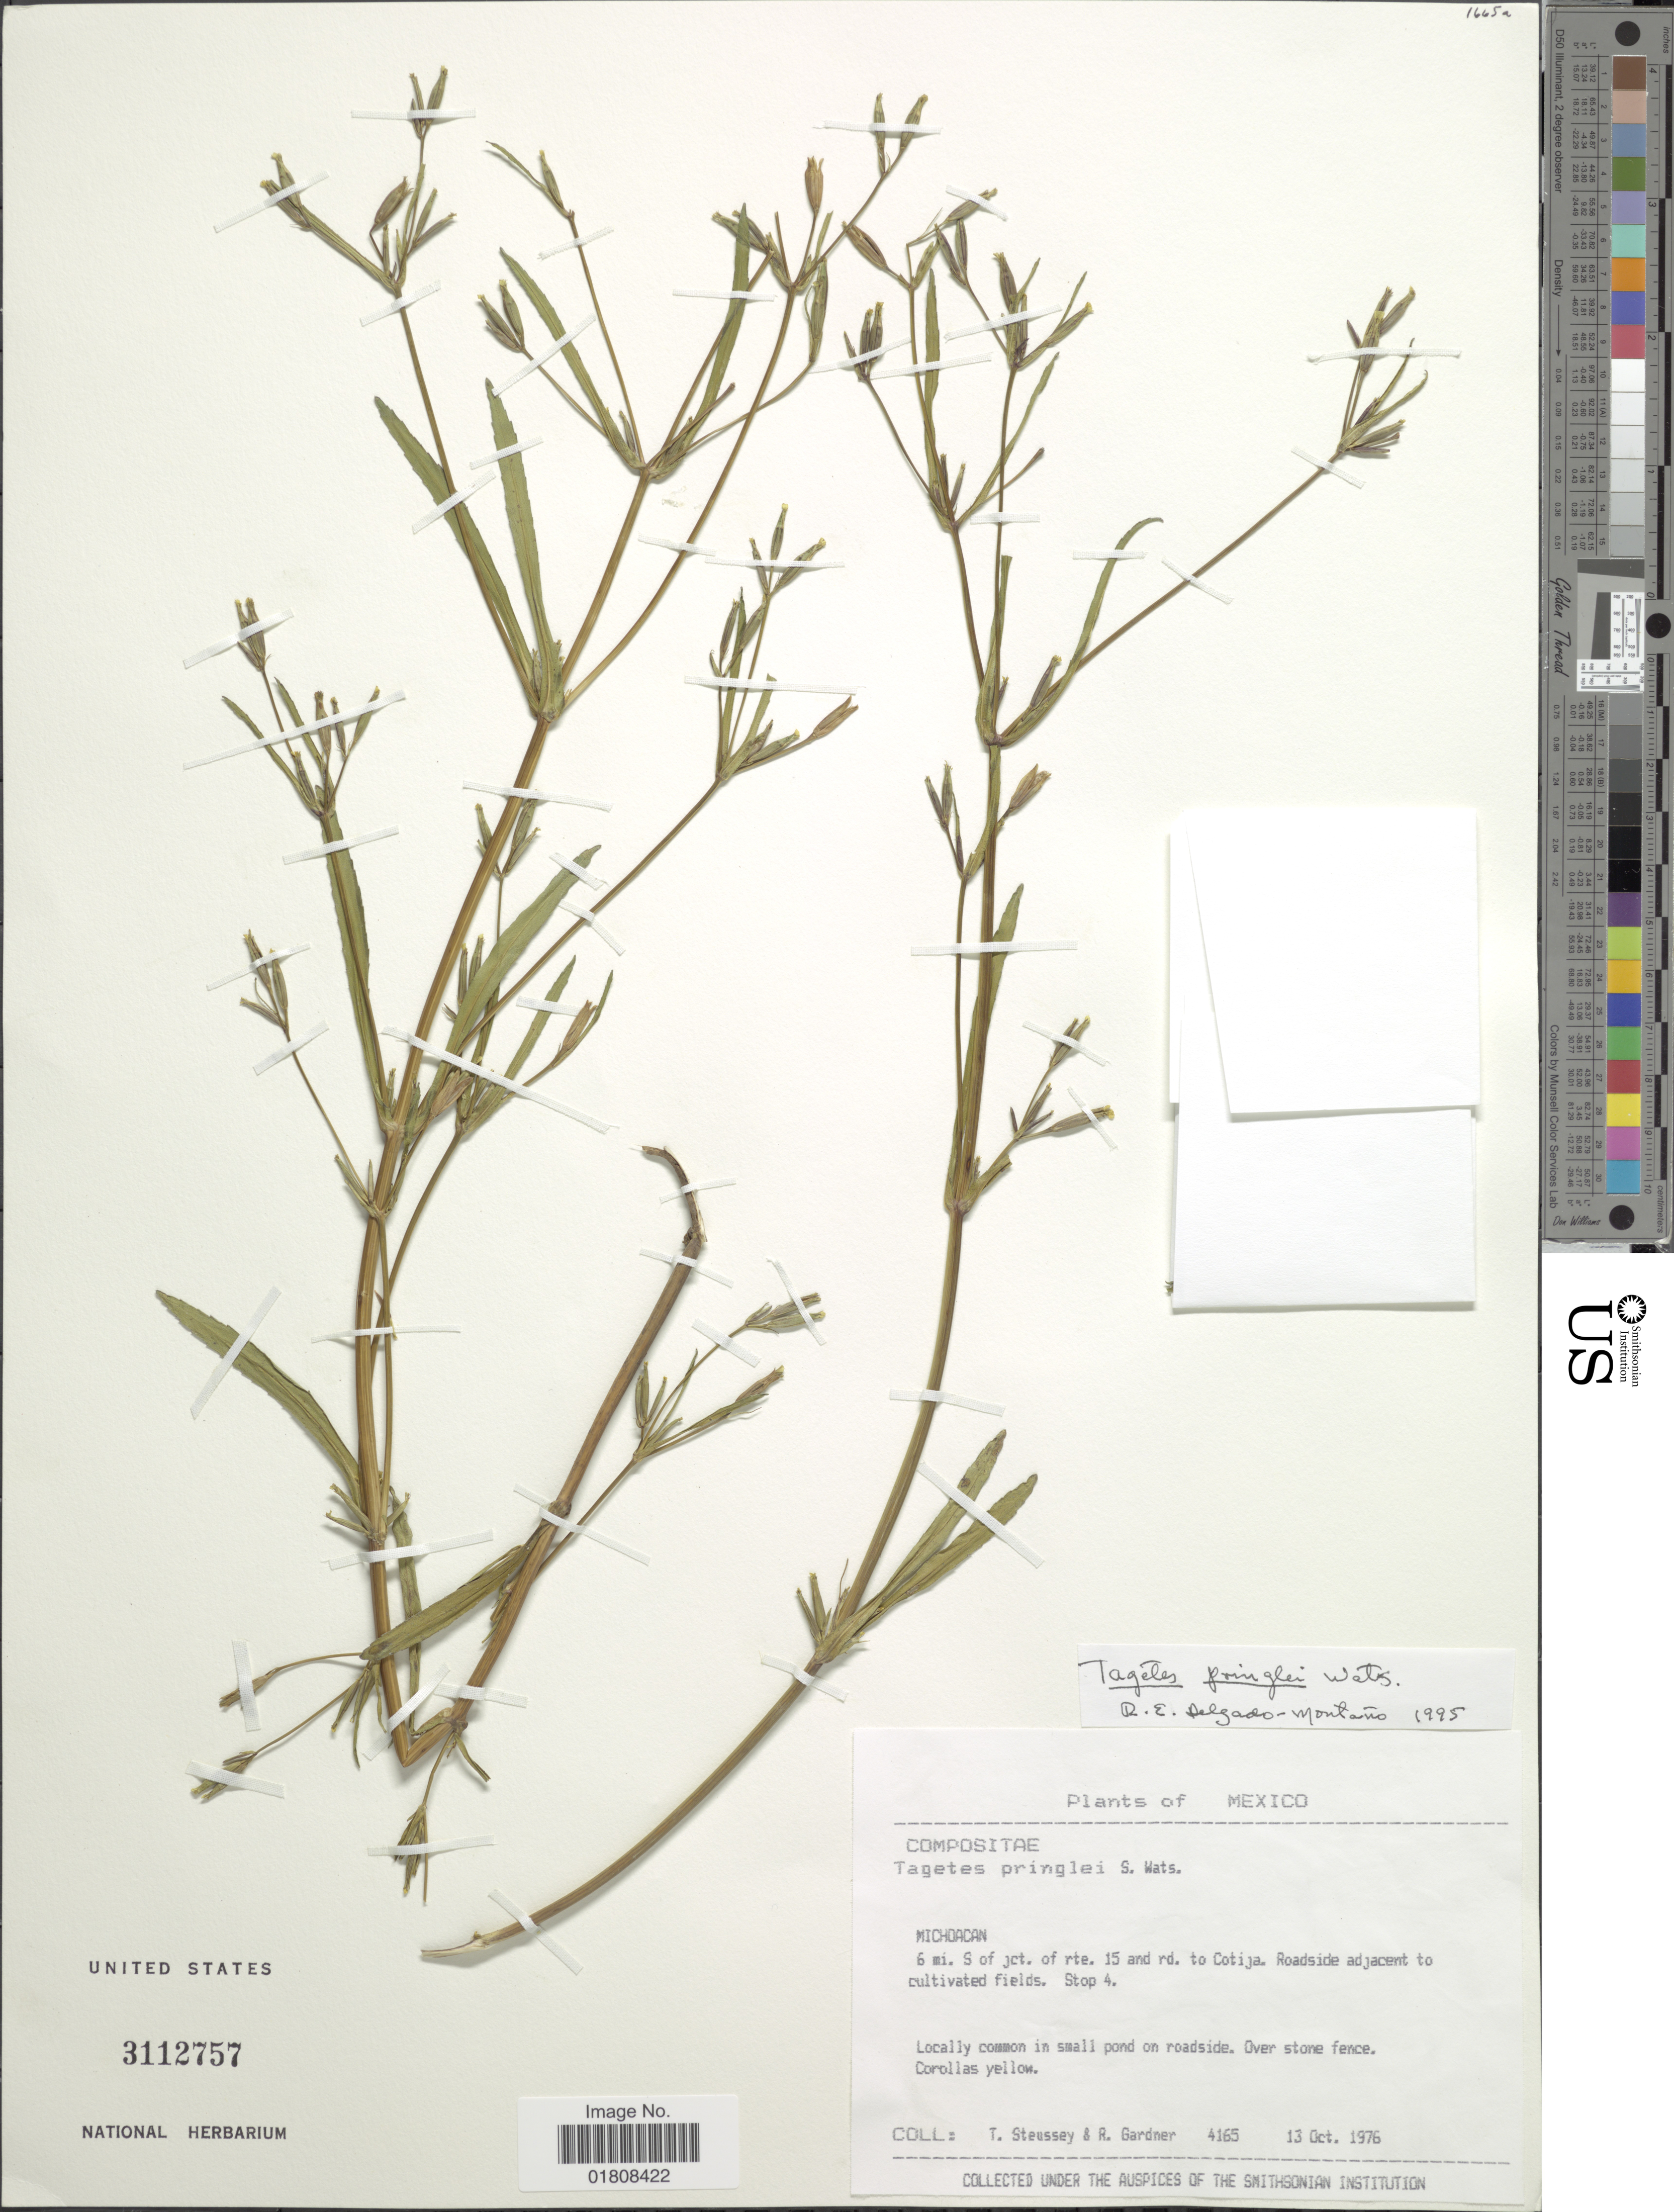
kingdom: Plantae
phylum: Tracheophyta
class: Magnoliopsida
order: Asterales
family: Asteraceae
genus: Tagetes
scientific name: Tagetes pringlei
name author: S. Watson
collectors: T. Steussey & R. C. Gardner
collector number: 4165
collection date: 1976-10-13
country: Mexico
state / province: Michoacán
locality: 6 mi S of jct of rte 15 and rd to Cotija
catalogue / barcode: US 3112757